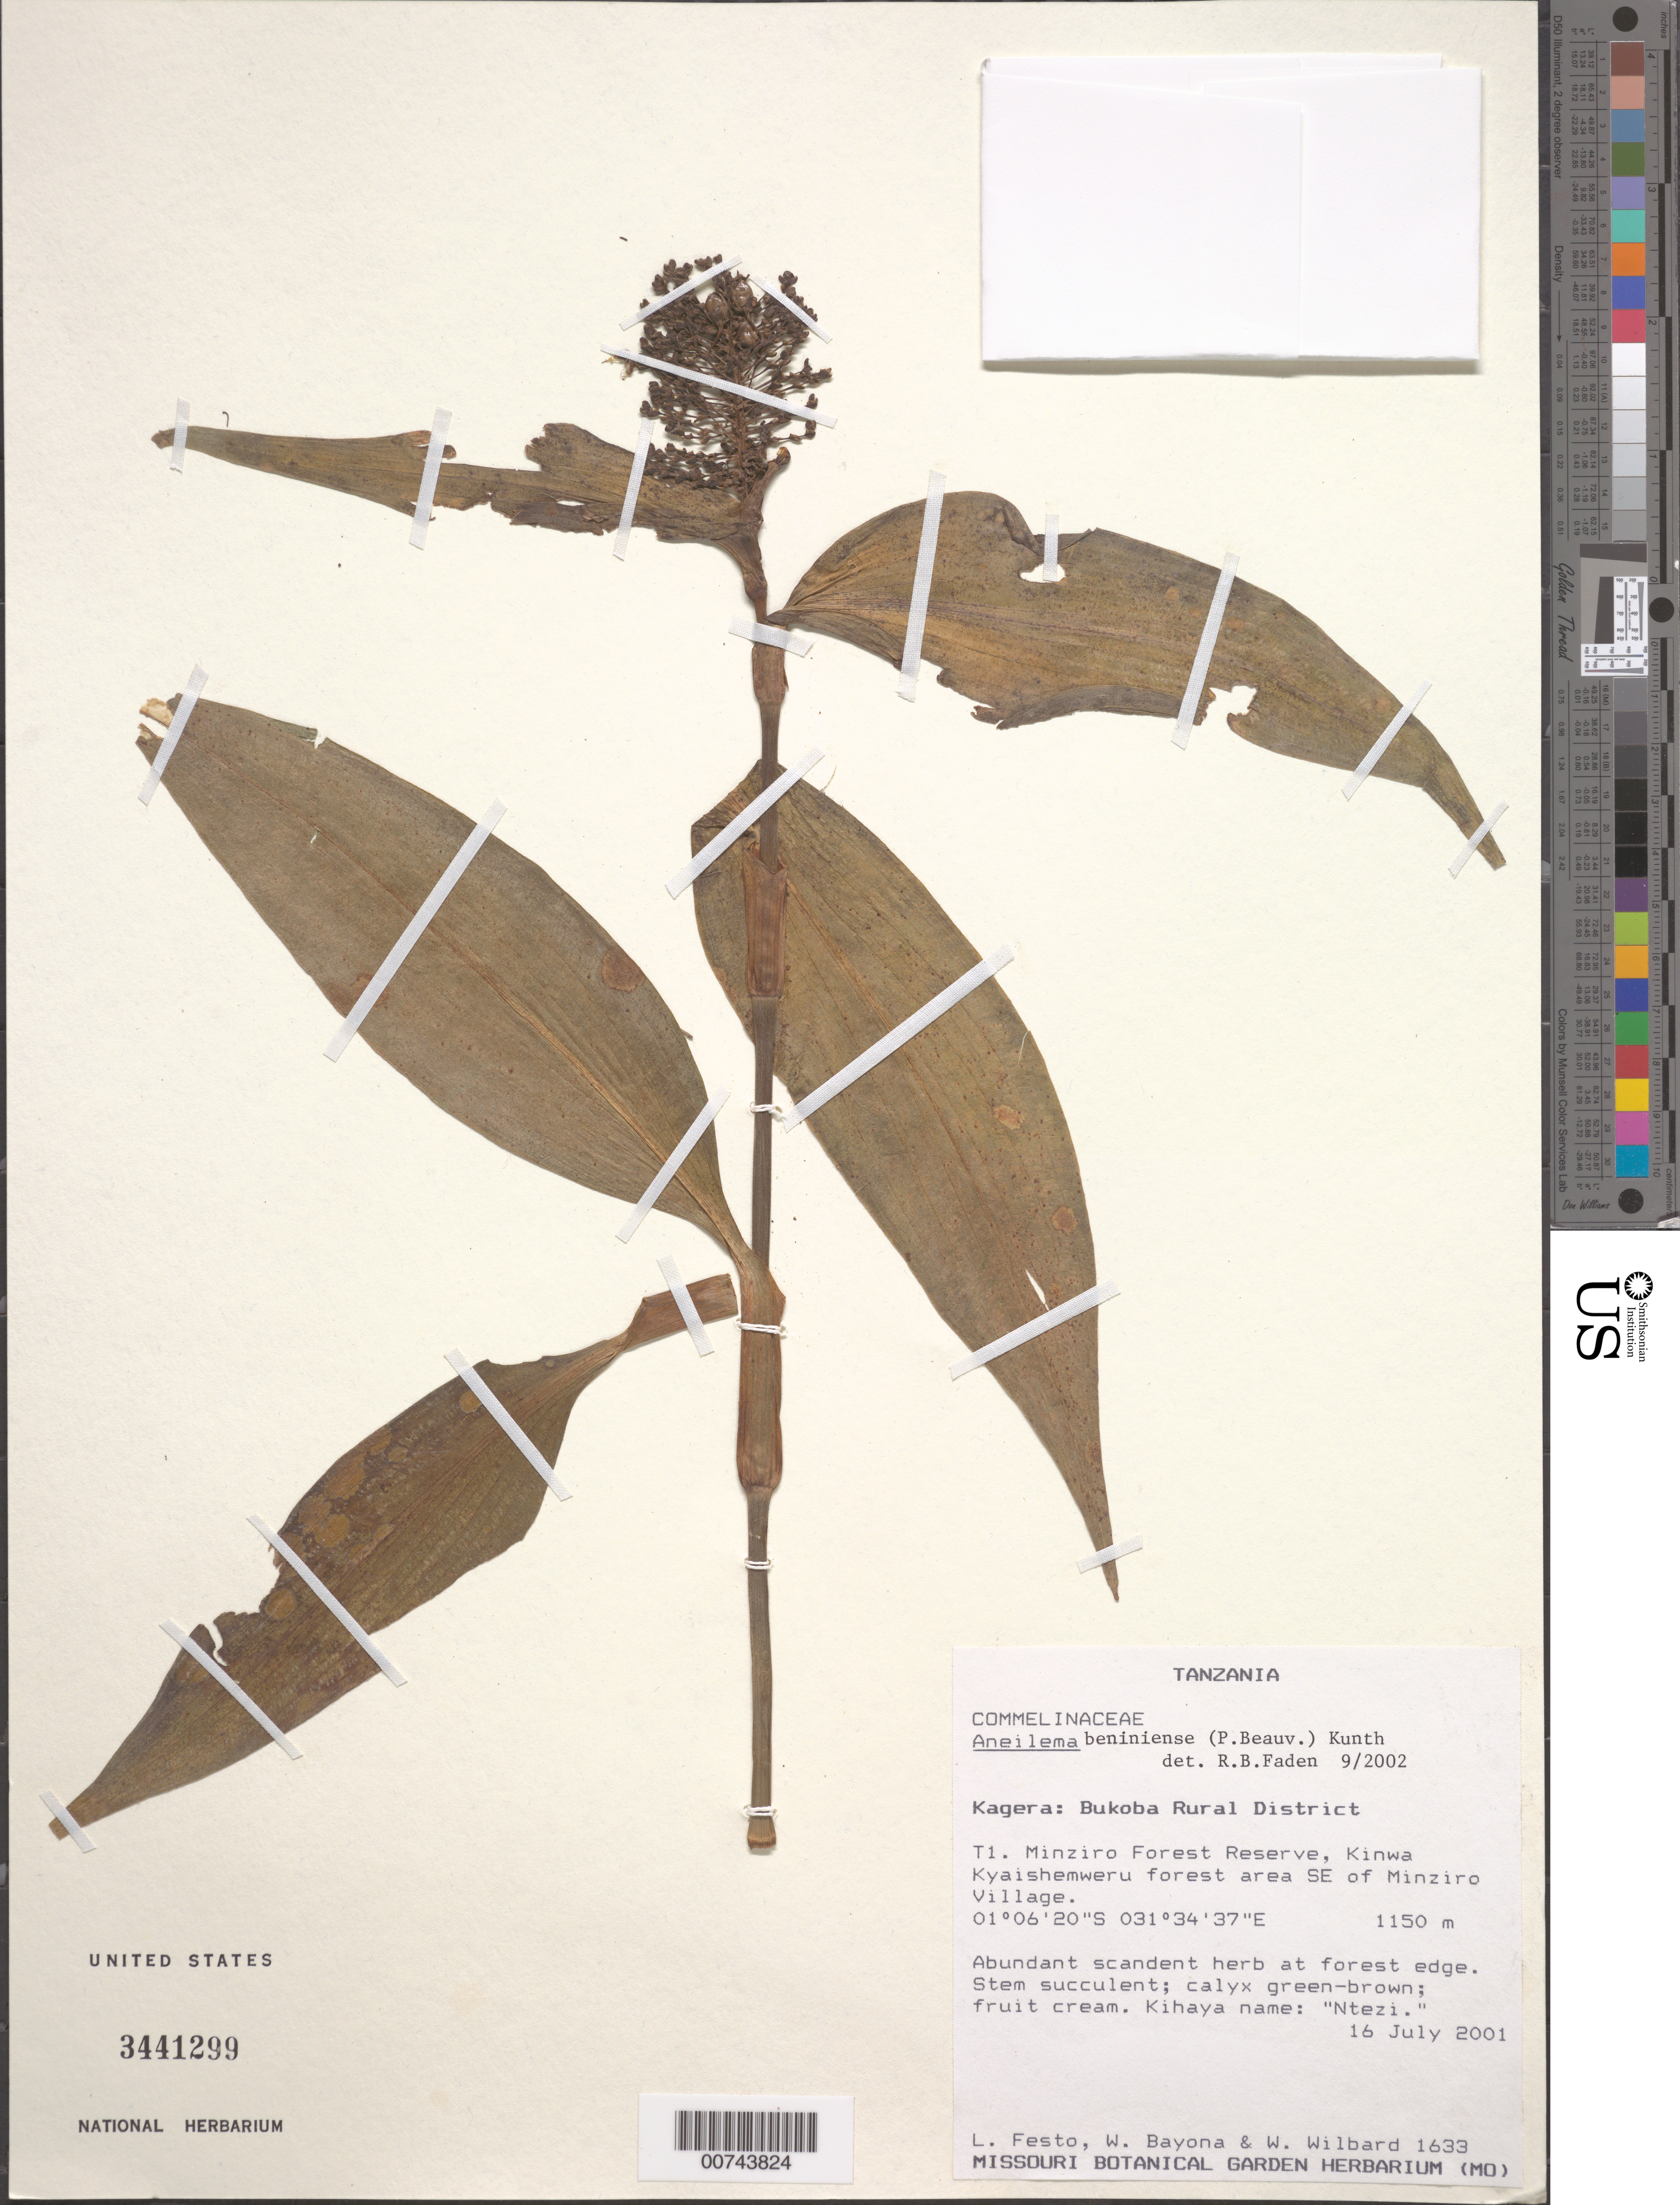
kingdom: Plantae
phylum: Tracheophyta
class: Liliopsida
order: Commelinales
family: Commelinaceae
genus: Aneilema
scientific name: Aneilema beniniense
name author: (P. Beauv.) Kunth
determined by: Faden, Robert B., (US), Smithsonian Institution - National Museum of Natural History (UNITED STATES)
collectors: L. Festo, W. Bayona & W. Wilbard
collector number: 1633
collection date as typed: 16 Jul 2001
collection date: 2001-07-16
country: Tanzania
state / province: Kagera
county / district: Bukoba Rural Dist.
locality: T1, Minziro Forest Reserve, Kinwa Kyaishemweru Forest area, SE of Minzior Village.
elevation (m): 1150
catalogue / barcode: US 3441299